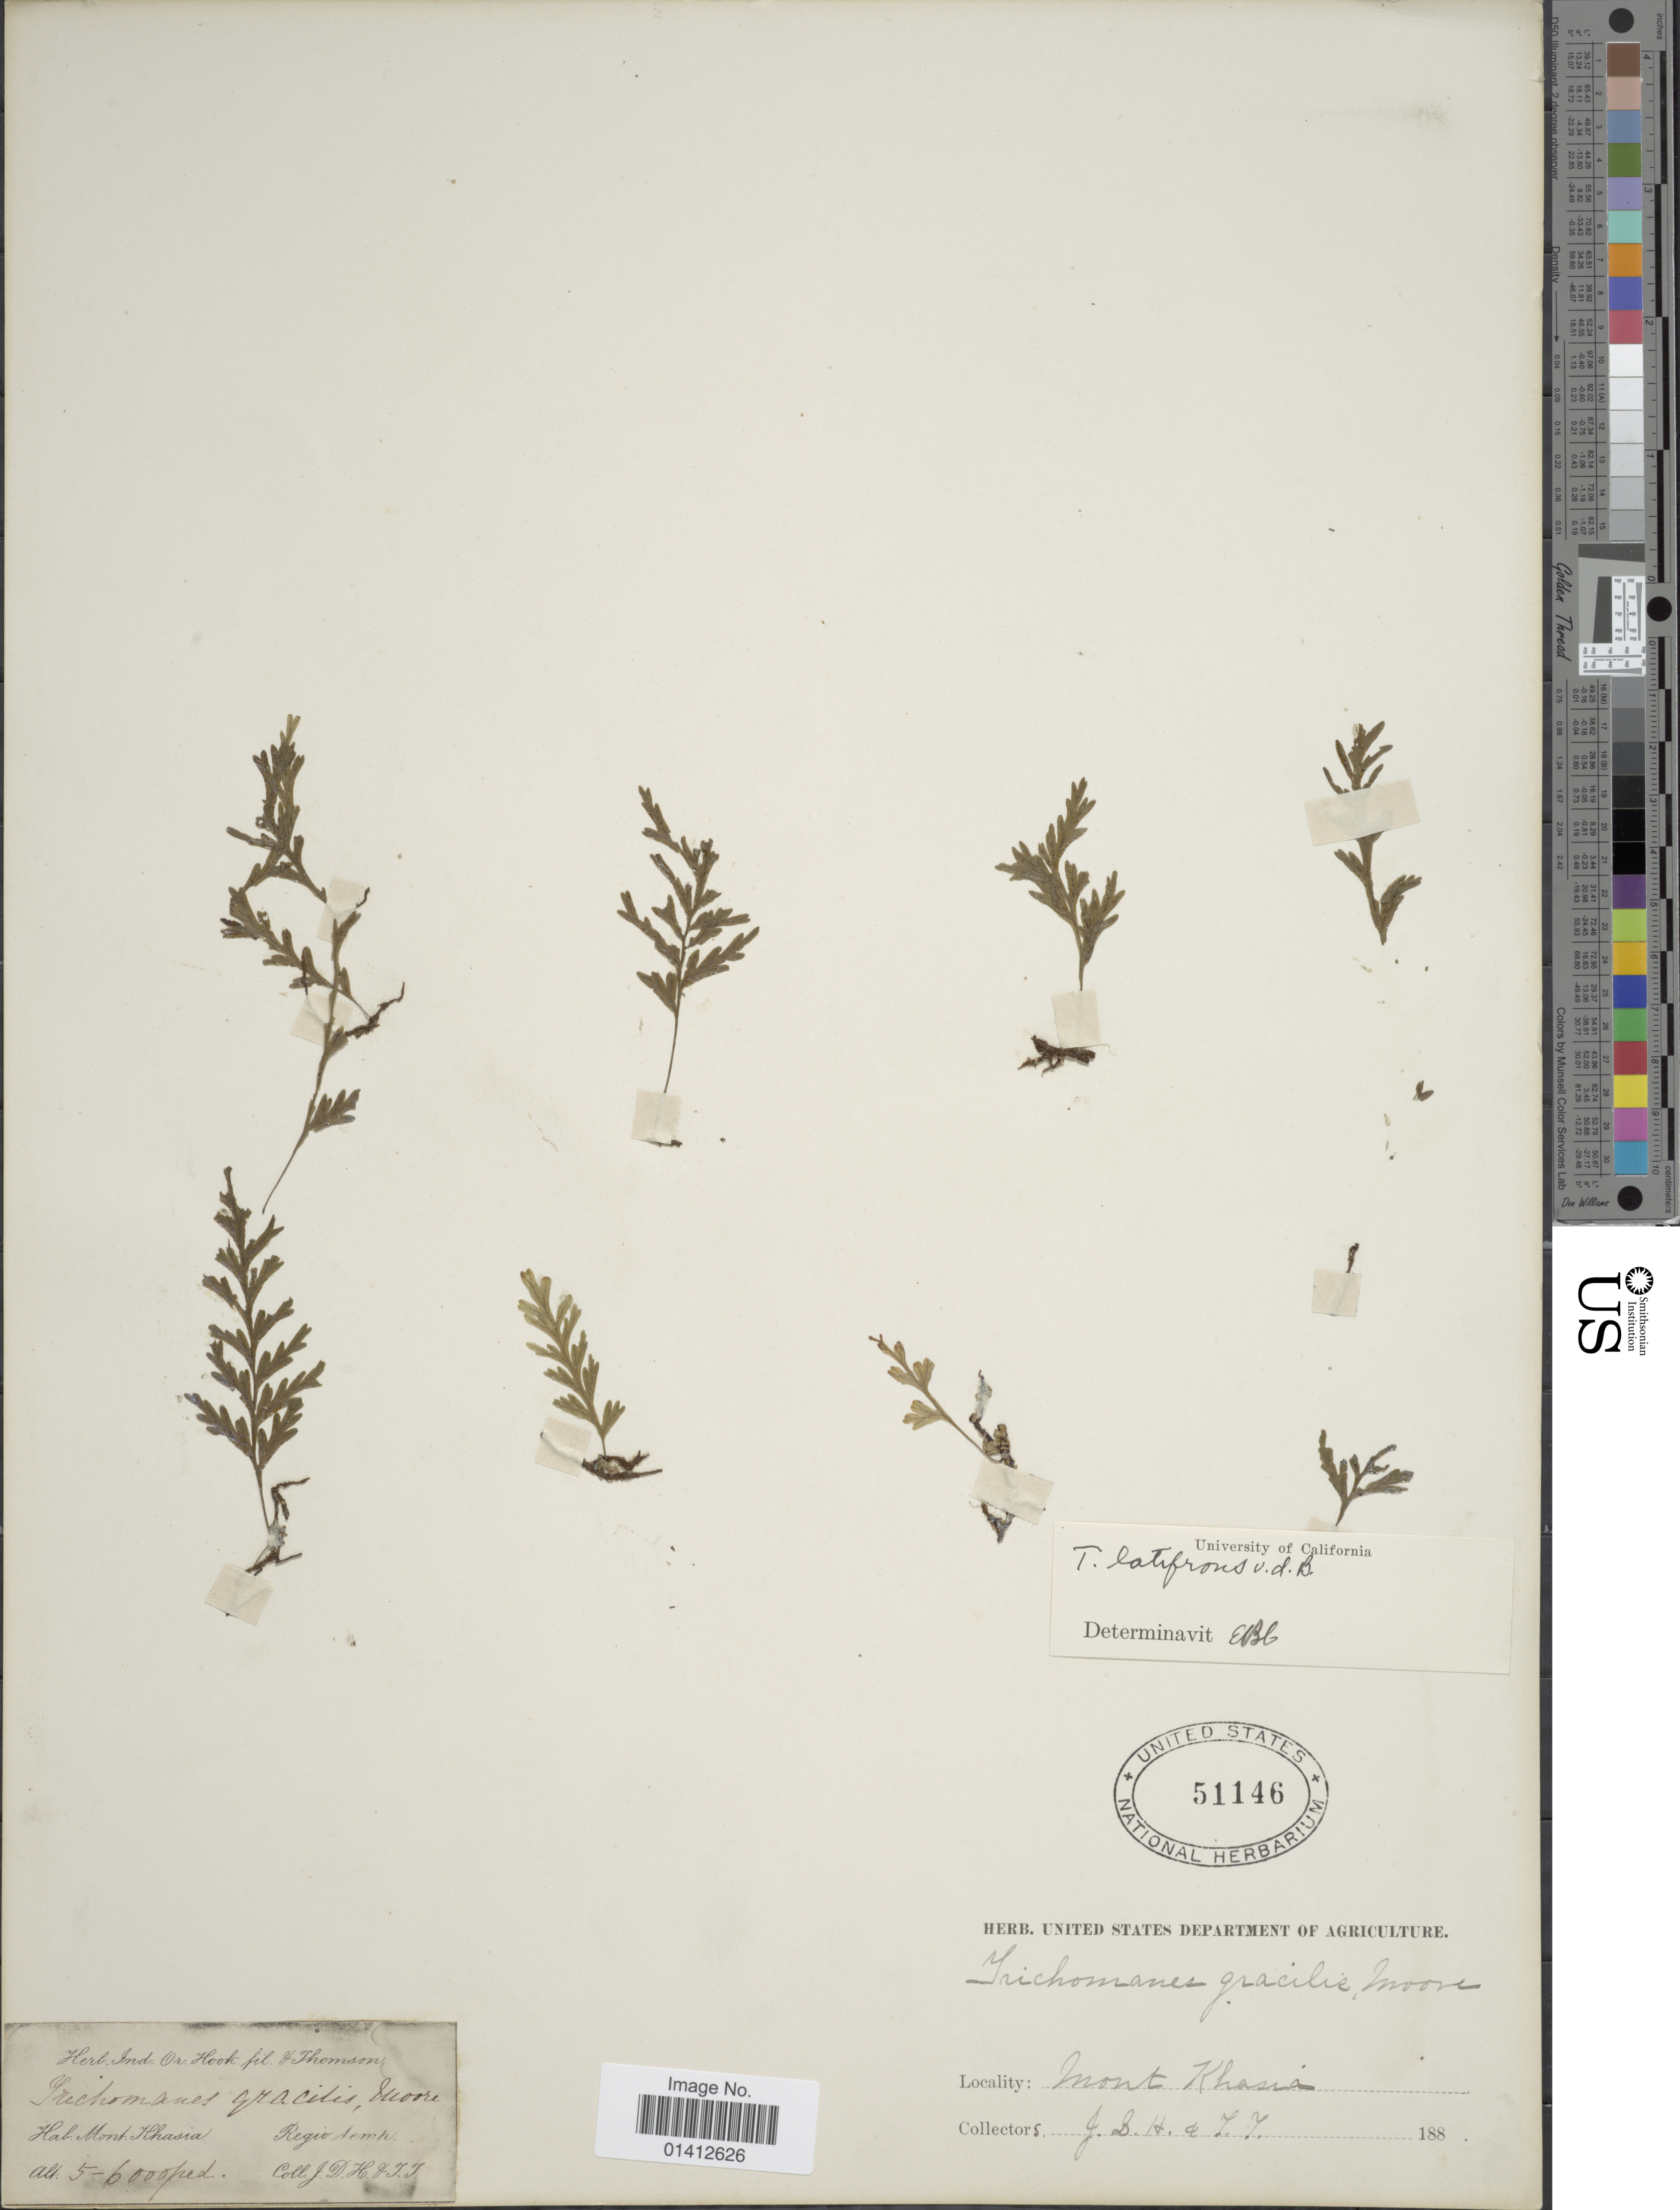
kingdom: Plantae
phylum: Tracheophyta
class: Polypodiopsida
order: Hymenophyllales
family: Hymenophyllaceae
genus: Crepidomanes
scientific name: Crepidomanes latifrons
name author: (Bosch) Ching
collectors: J. D. Hooker & T. Thomson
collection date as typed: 188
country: India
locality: Mont Khasia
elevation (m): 1524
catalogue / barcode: US 51146